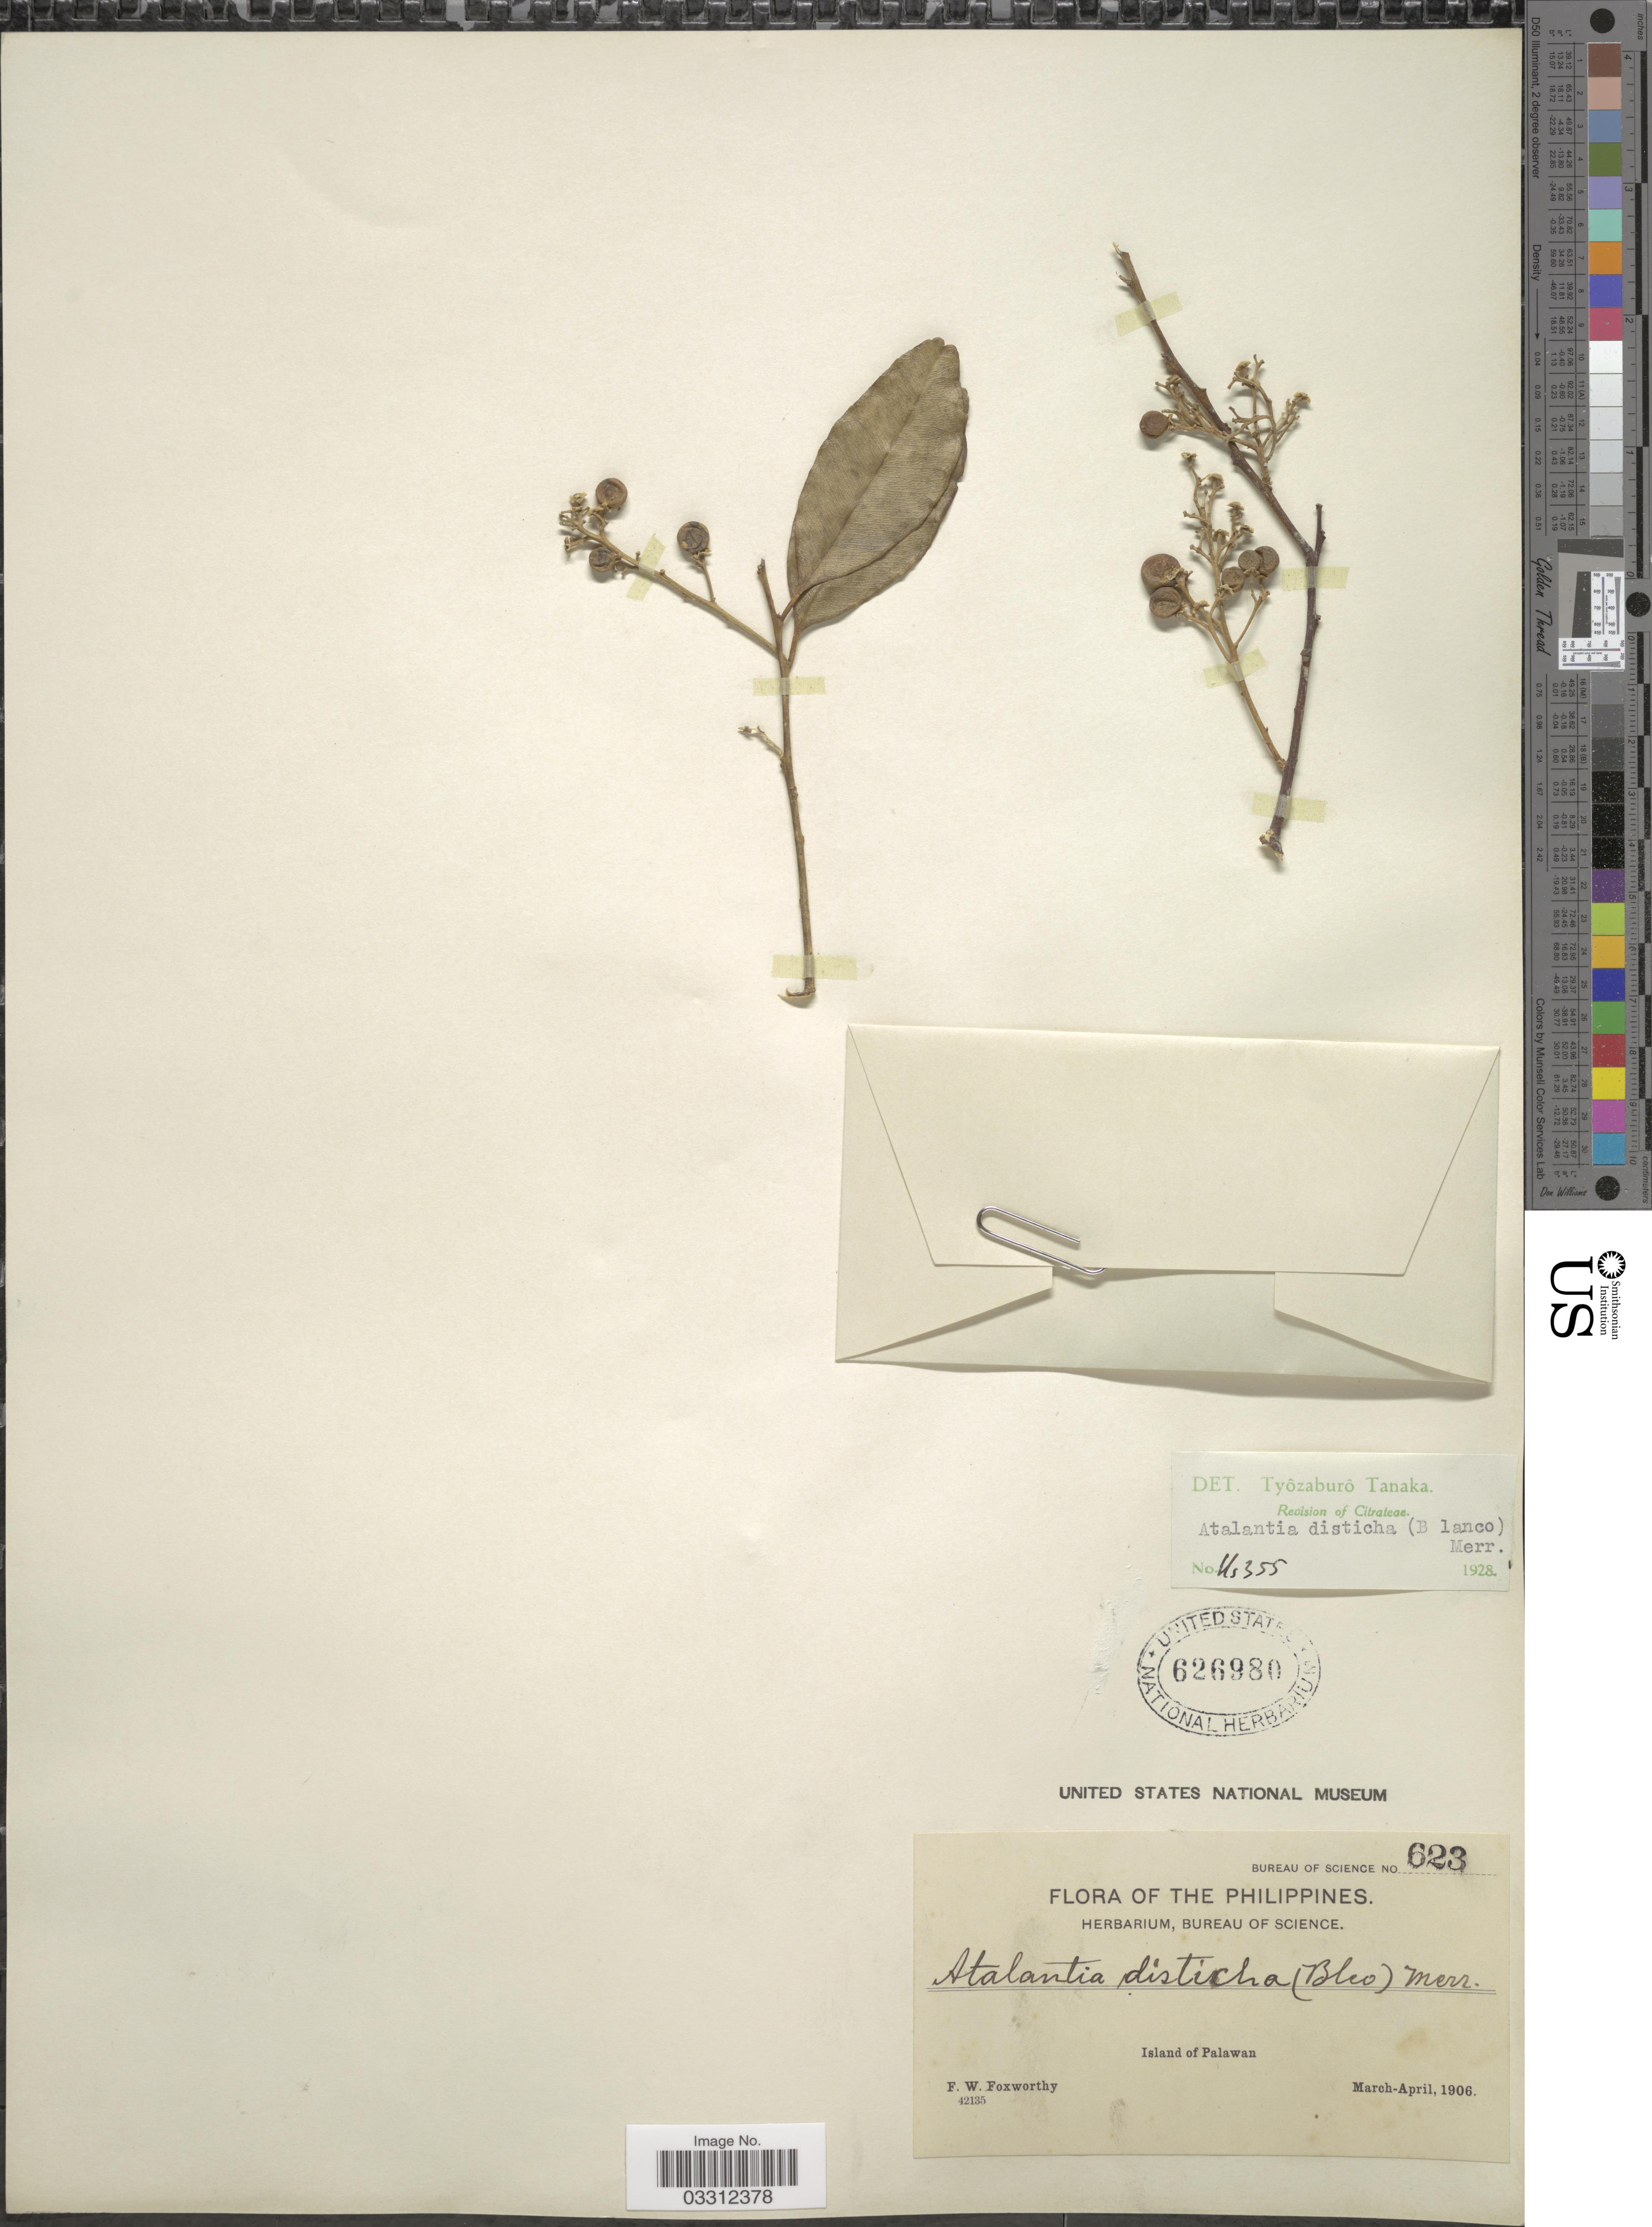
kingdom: Plantae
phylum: Tracheophyta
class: Magnoliopsida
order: Sapindales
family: Rutaceae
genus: Atalantia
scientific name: Atalantia racemosa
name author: Wight ex Hook.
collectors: F. W. Foxworthy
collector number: Bureau of Science 623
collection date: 1906-03/1906-04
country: Philippines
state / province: Mimaropa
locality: Island of Palawan.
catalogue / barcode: US 626980